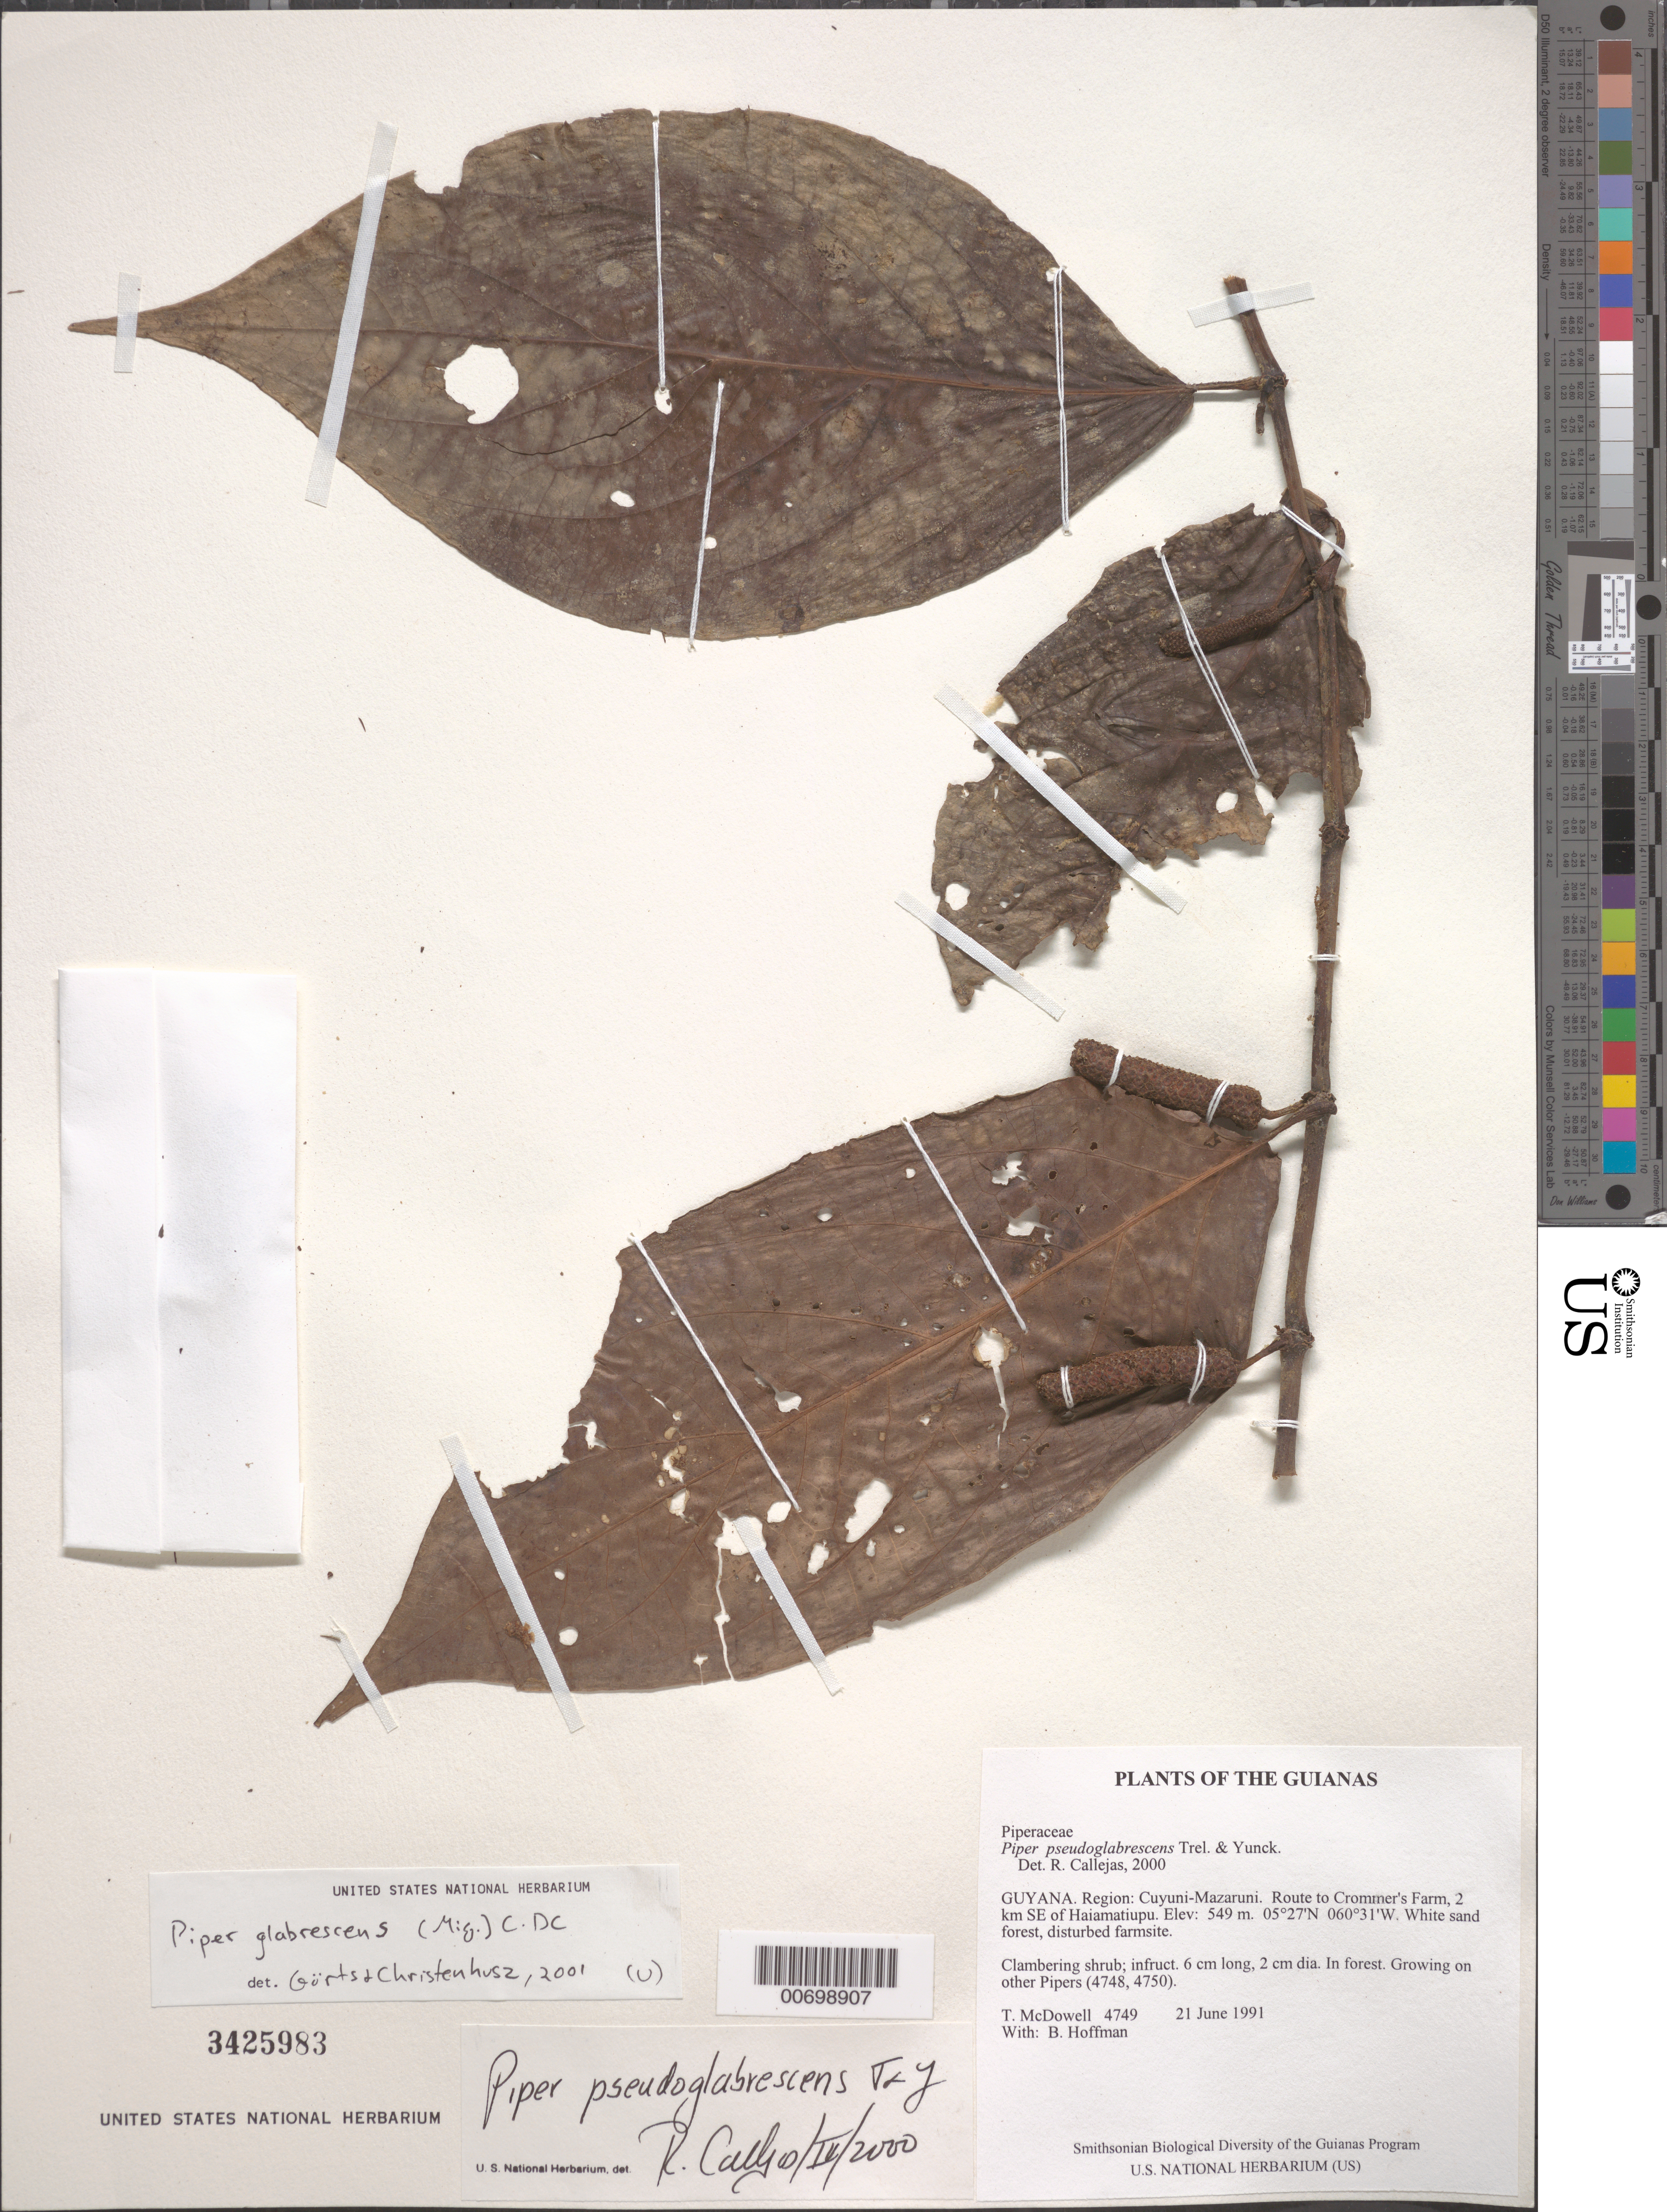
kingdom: Plantae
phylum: Tracheophyta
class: Magnoliopsida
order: Piperales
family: Piperaceae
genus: Piper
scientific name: Piper pseudoglabrescens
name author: Trel. & Yunck.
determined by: Callejas, Ricardo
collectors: T. McDowell & B. Hoffman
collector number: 4749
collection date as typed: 21 June 1991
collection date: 1991-06-21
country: Guyana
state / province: Cuyuni-Mazaruni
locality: Route to Crommer's Farm, 2 km SE of Haiamatiupu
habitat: White sand forest, disturbed farmsite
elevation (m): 550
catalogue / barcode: US 3425983